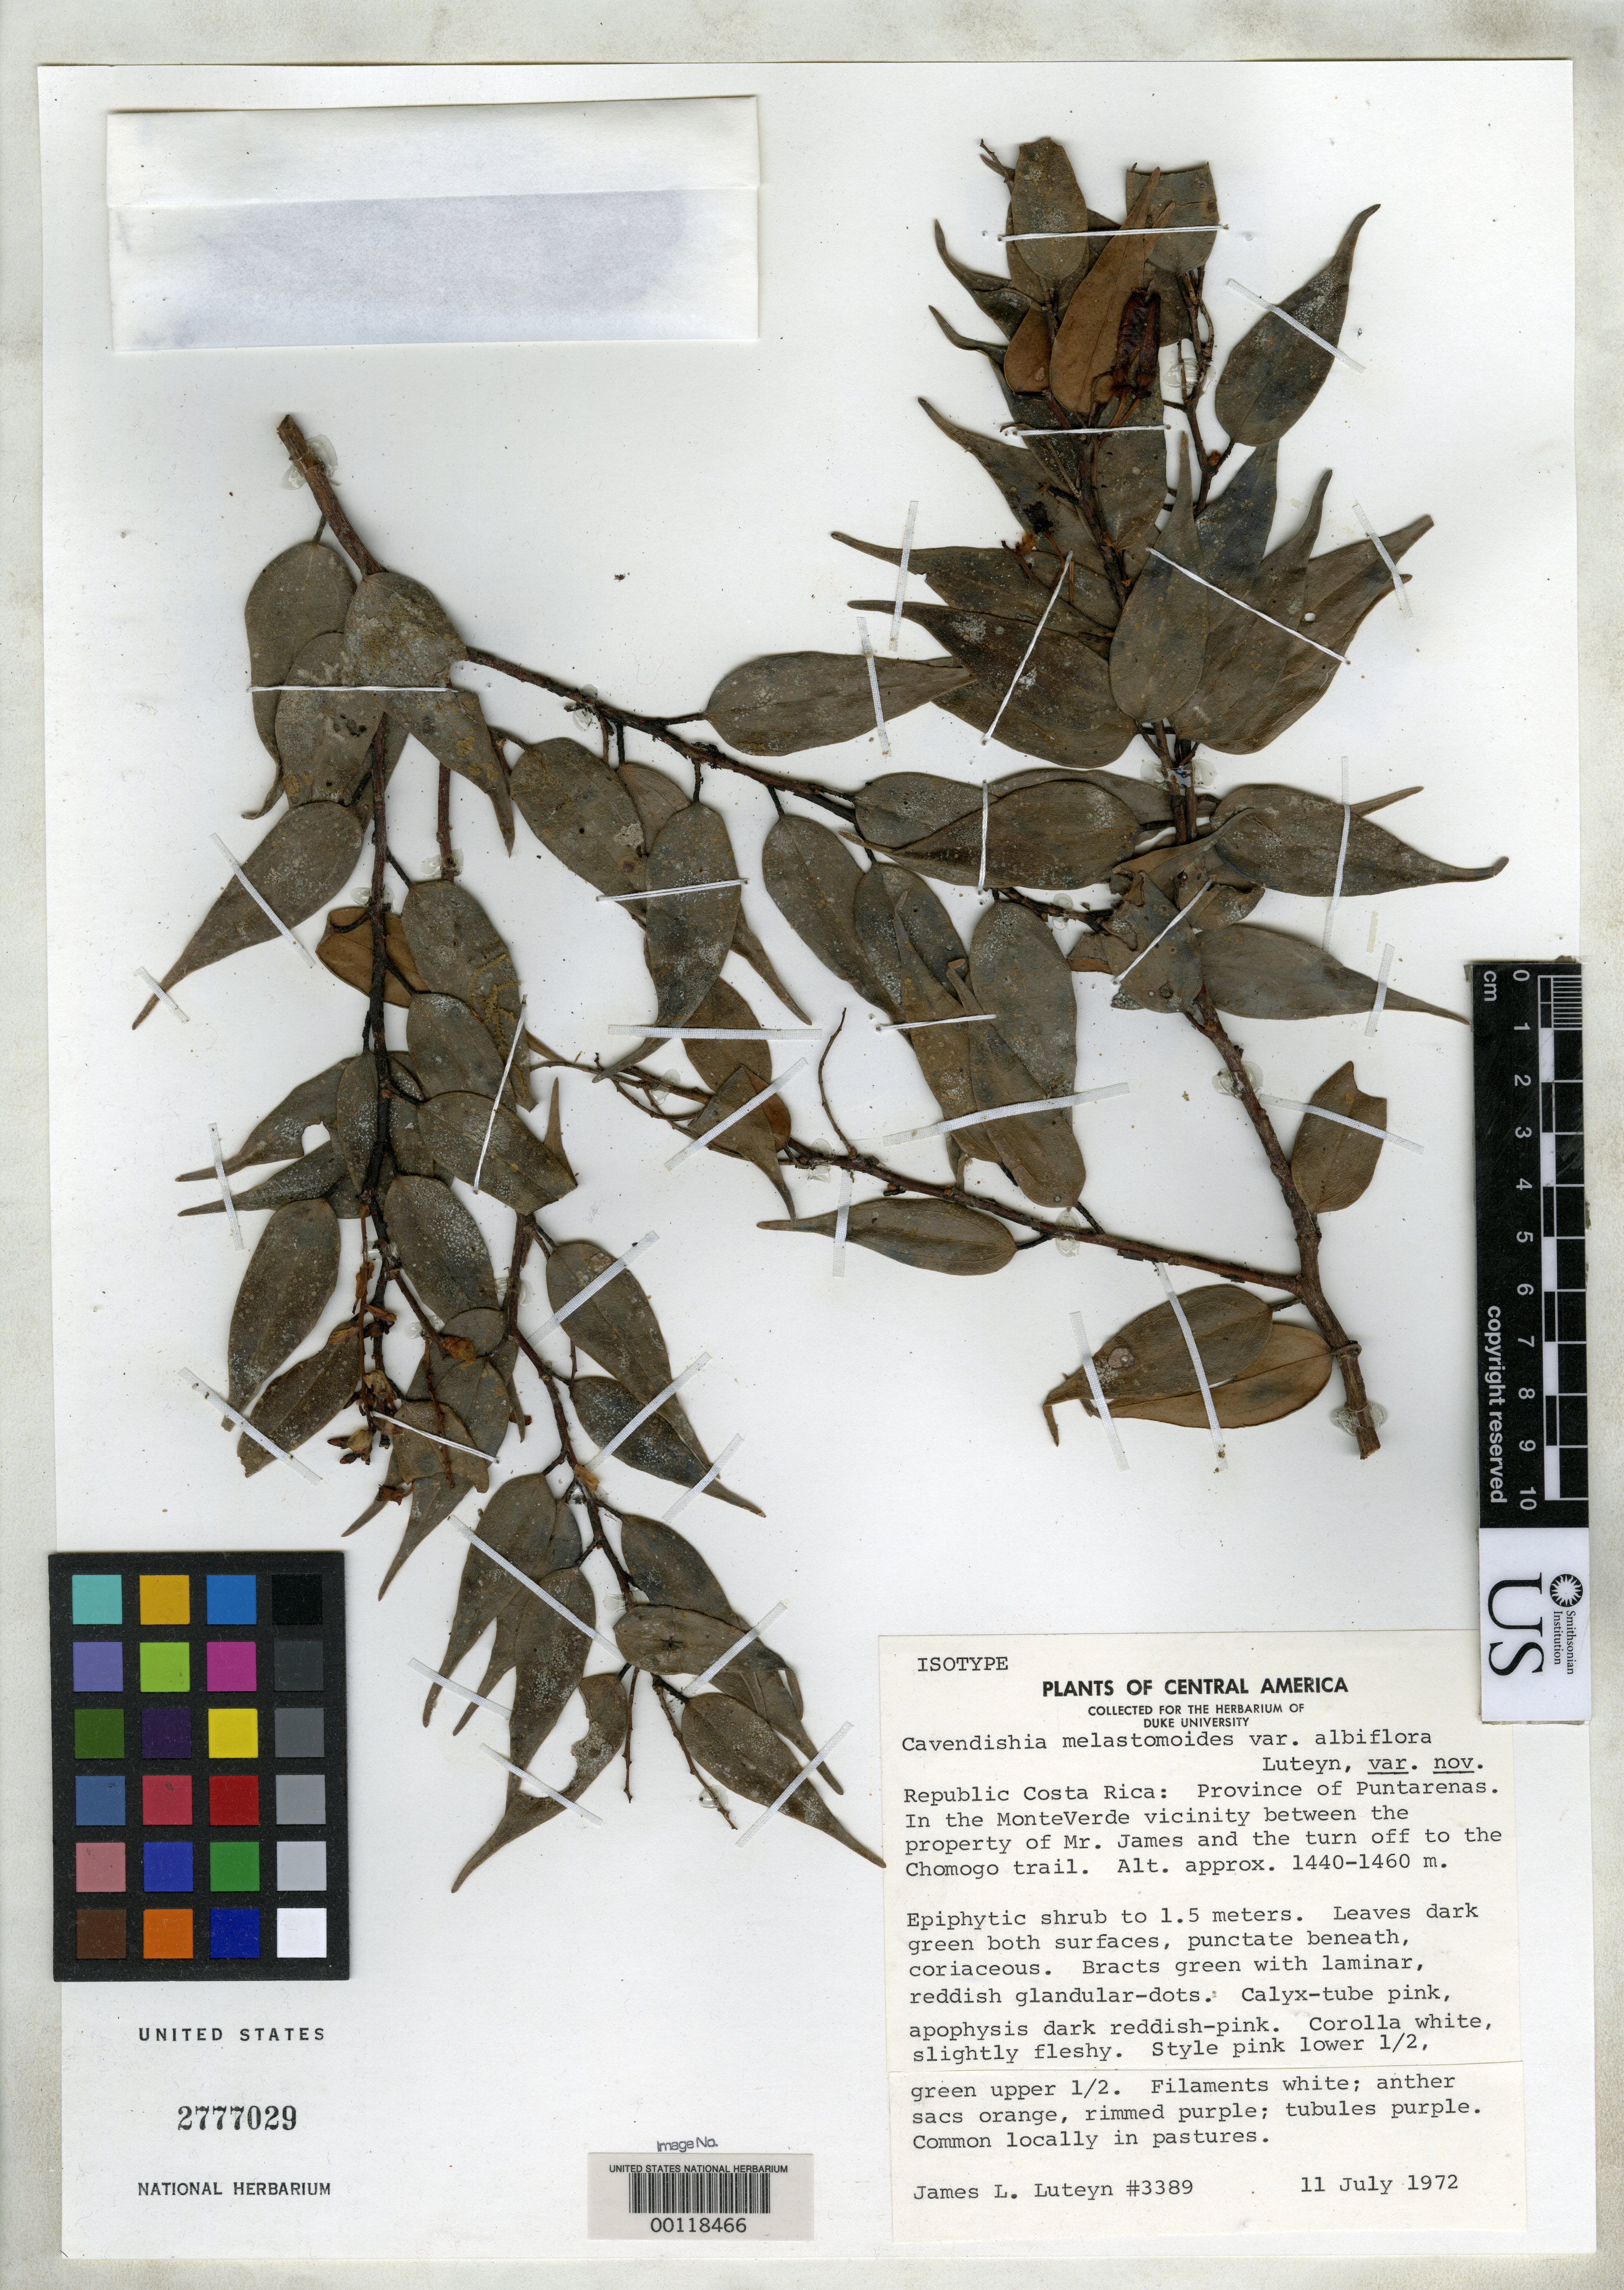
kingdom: Plantae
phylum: Tracheophyta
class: Magnoliopsida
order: Ericales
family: Ericaceae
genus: Cavendishia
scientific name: Cavendishia melastomoides var. albiflora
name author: Luteyn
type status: Isotype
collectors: J. L. Luteyn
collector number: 3389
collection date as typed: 11 Jul 1972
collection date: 1972-07-11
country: Costa Rica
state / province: Puntarenas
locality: Monte Verde vicinity.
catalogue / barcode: US 2777029